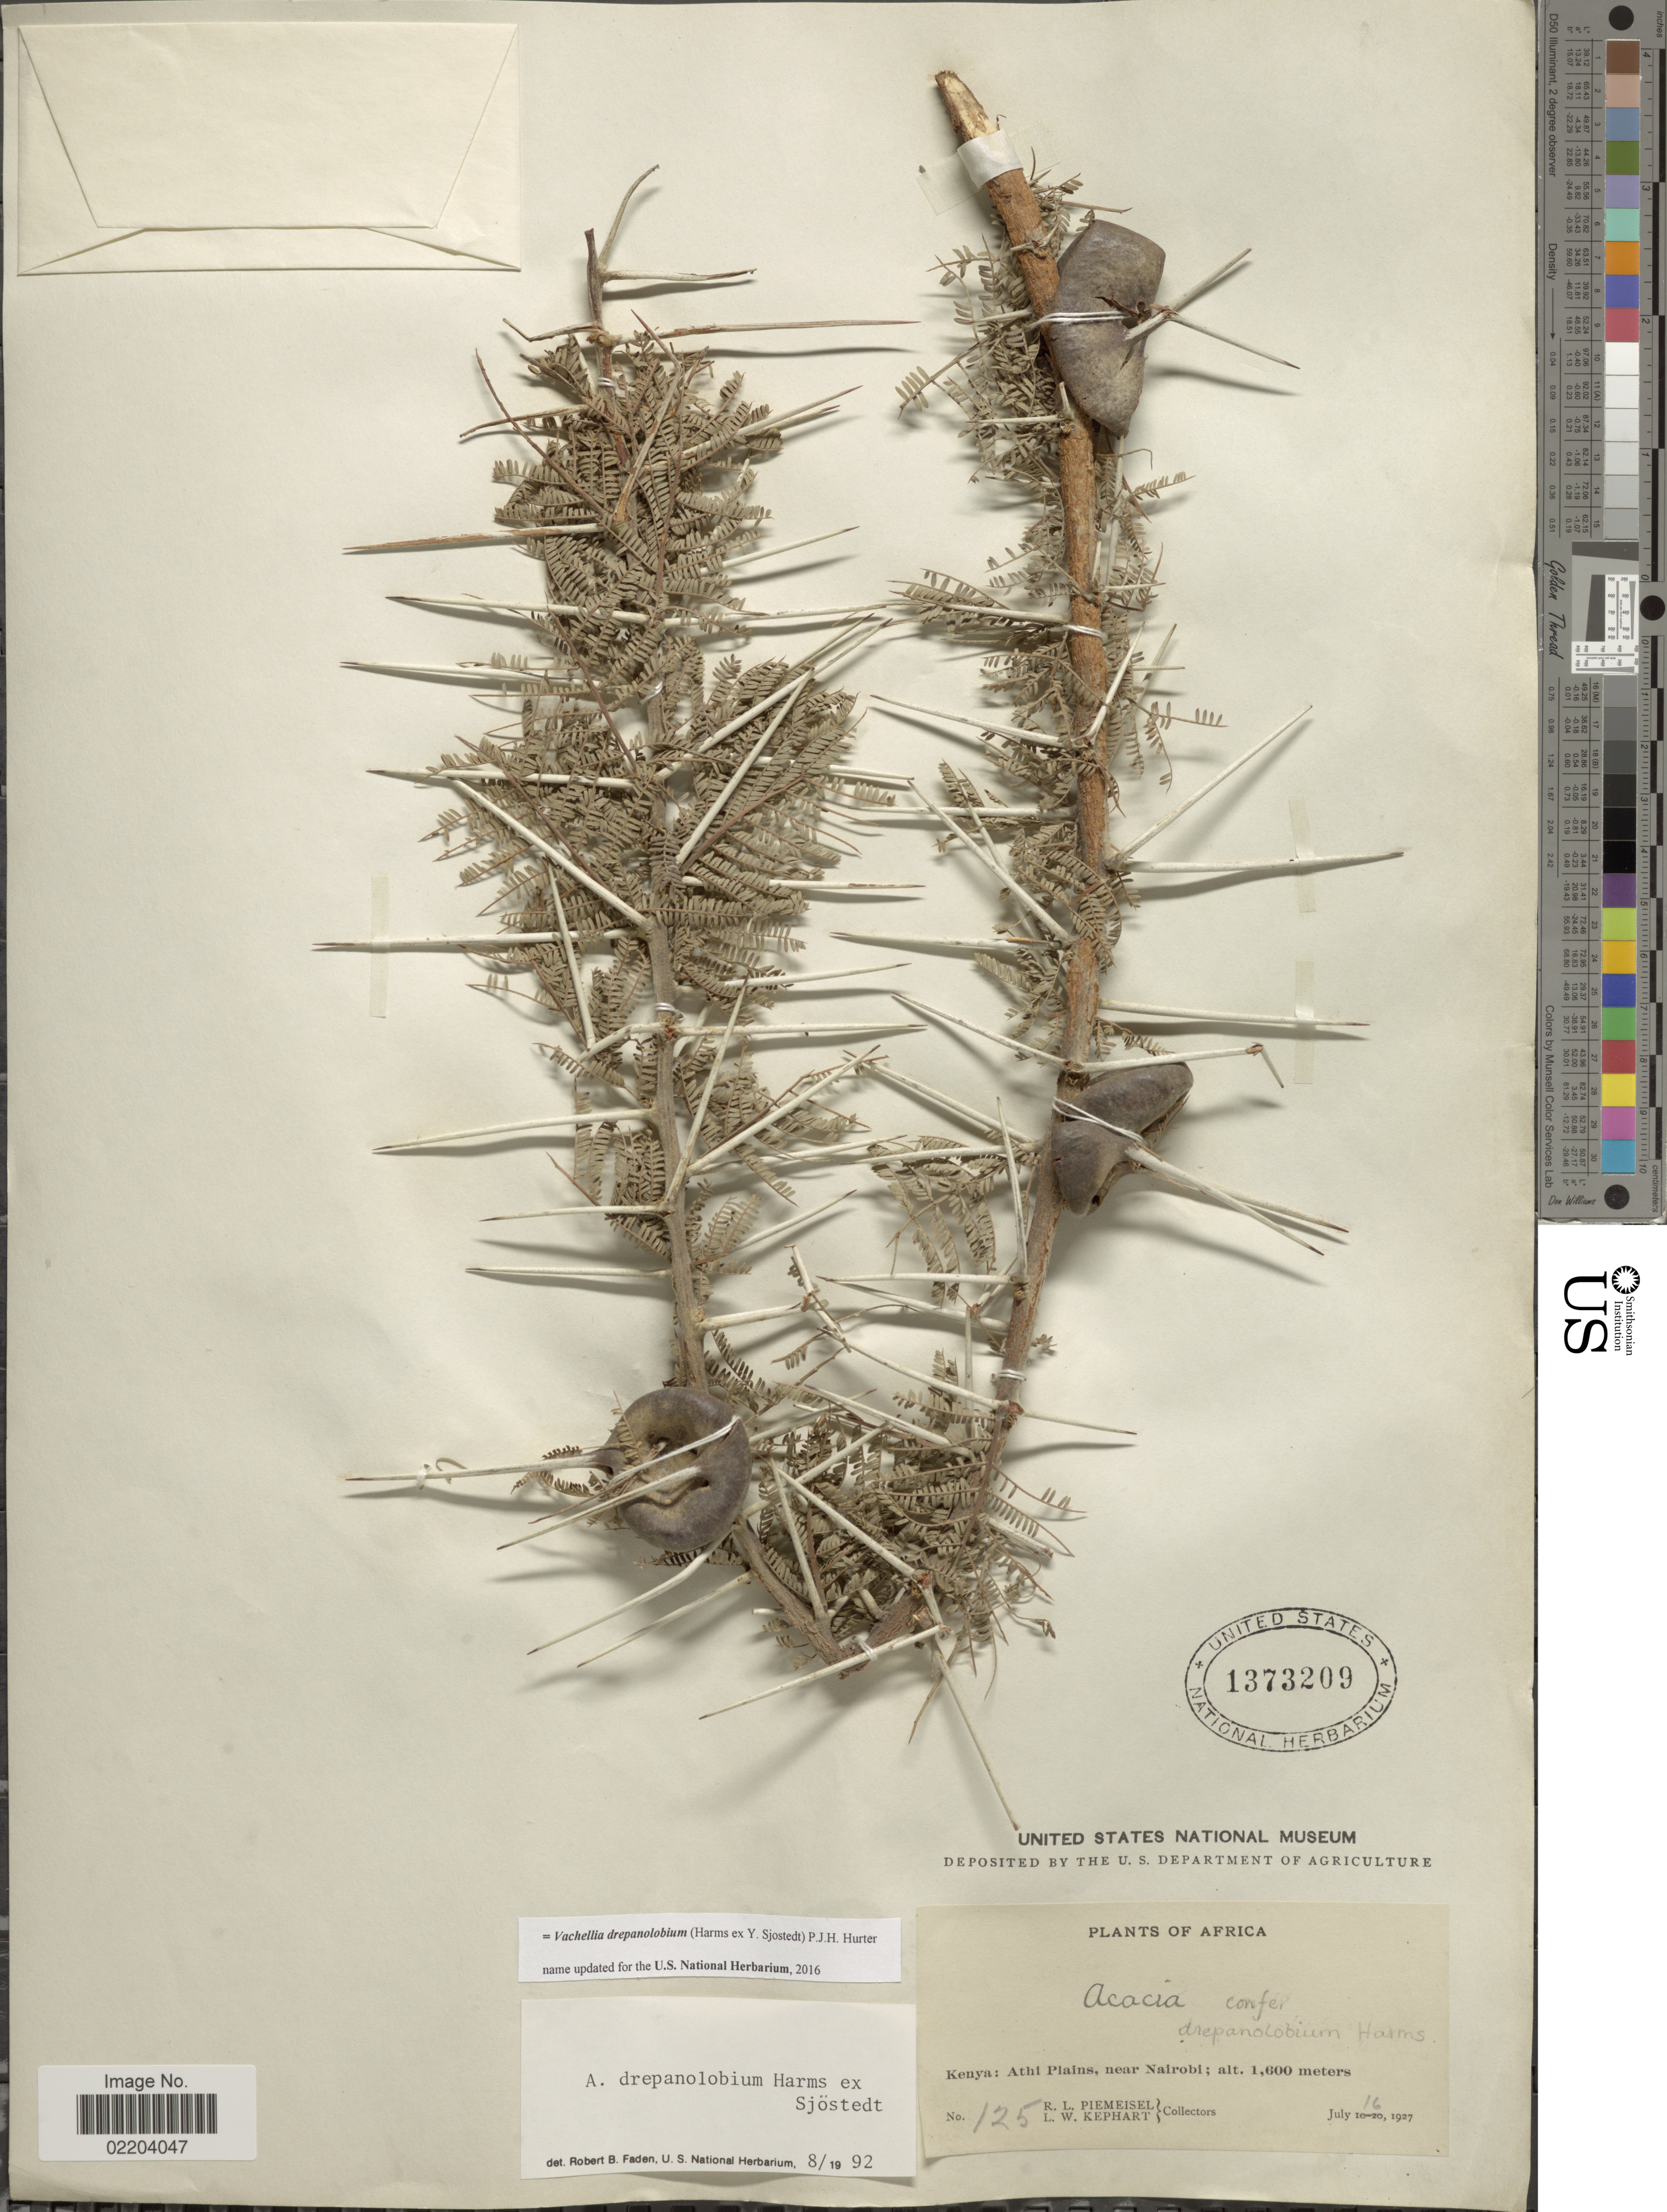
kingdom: Plantae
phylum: Tracheophyta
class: Magnoliopsida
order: Fabales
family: Fabaceae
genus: Vachellia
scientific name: Vachellia drepanolobium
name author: (Harms ex Sjöstedt) P.J.H. Hurter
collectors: R. L. Piemeisel & L. W. Kephart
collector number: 125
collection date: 1927-07-16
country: Kenya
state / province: Nairobi Area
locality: Kenya: Athi Plains, near Nairobi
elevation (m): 1600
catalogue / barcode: US 1373209